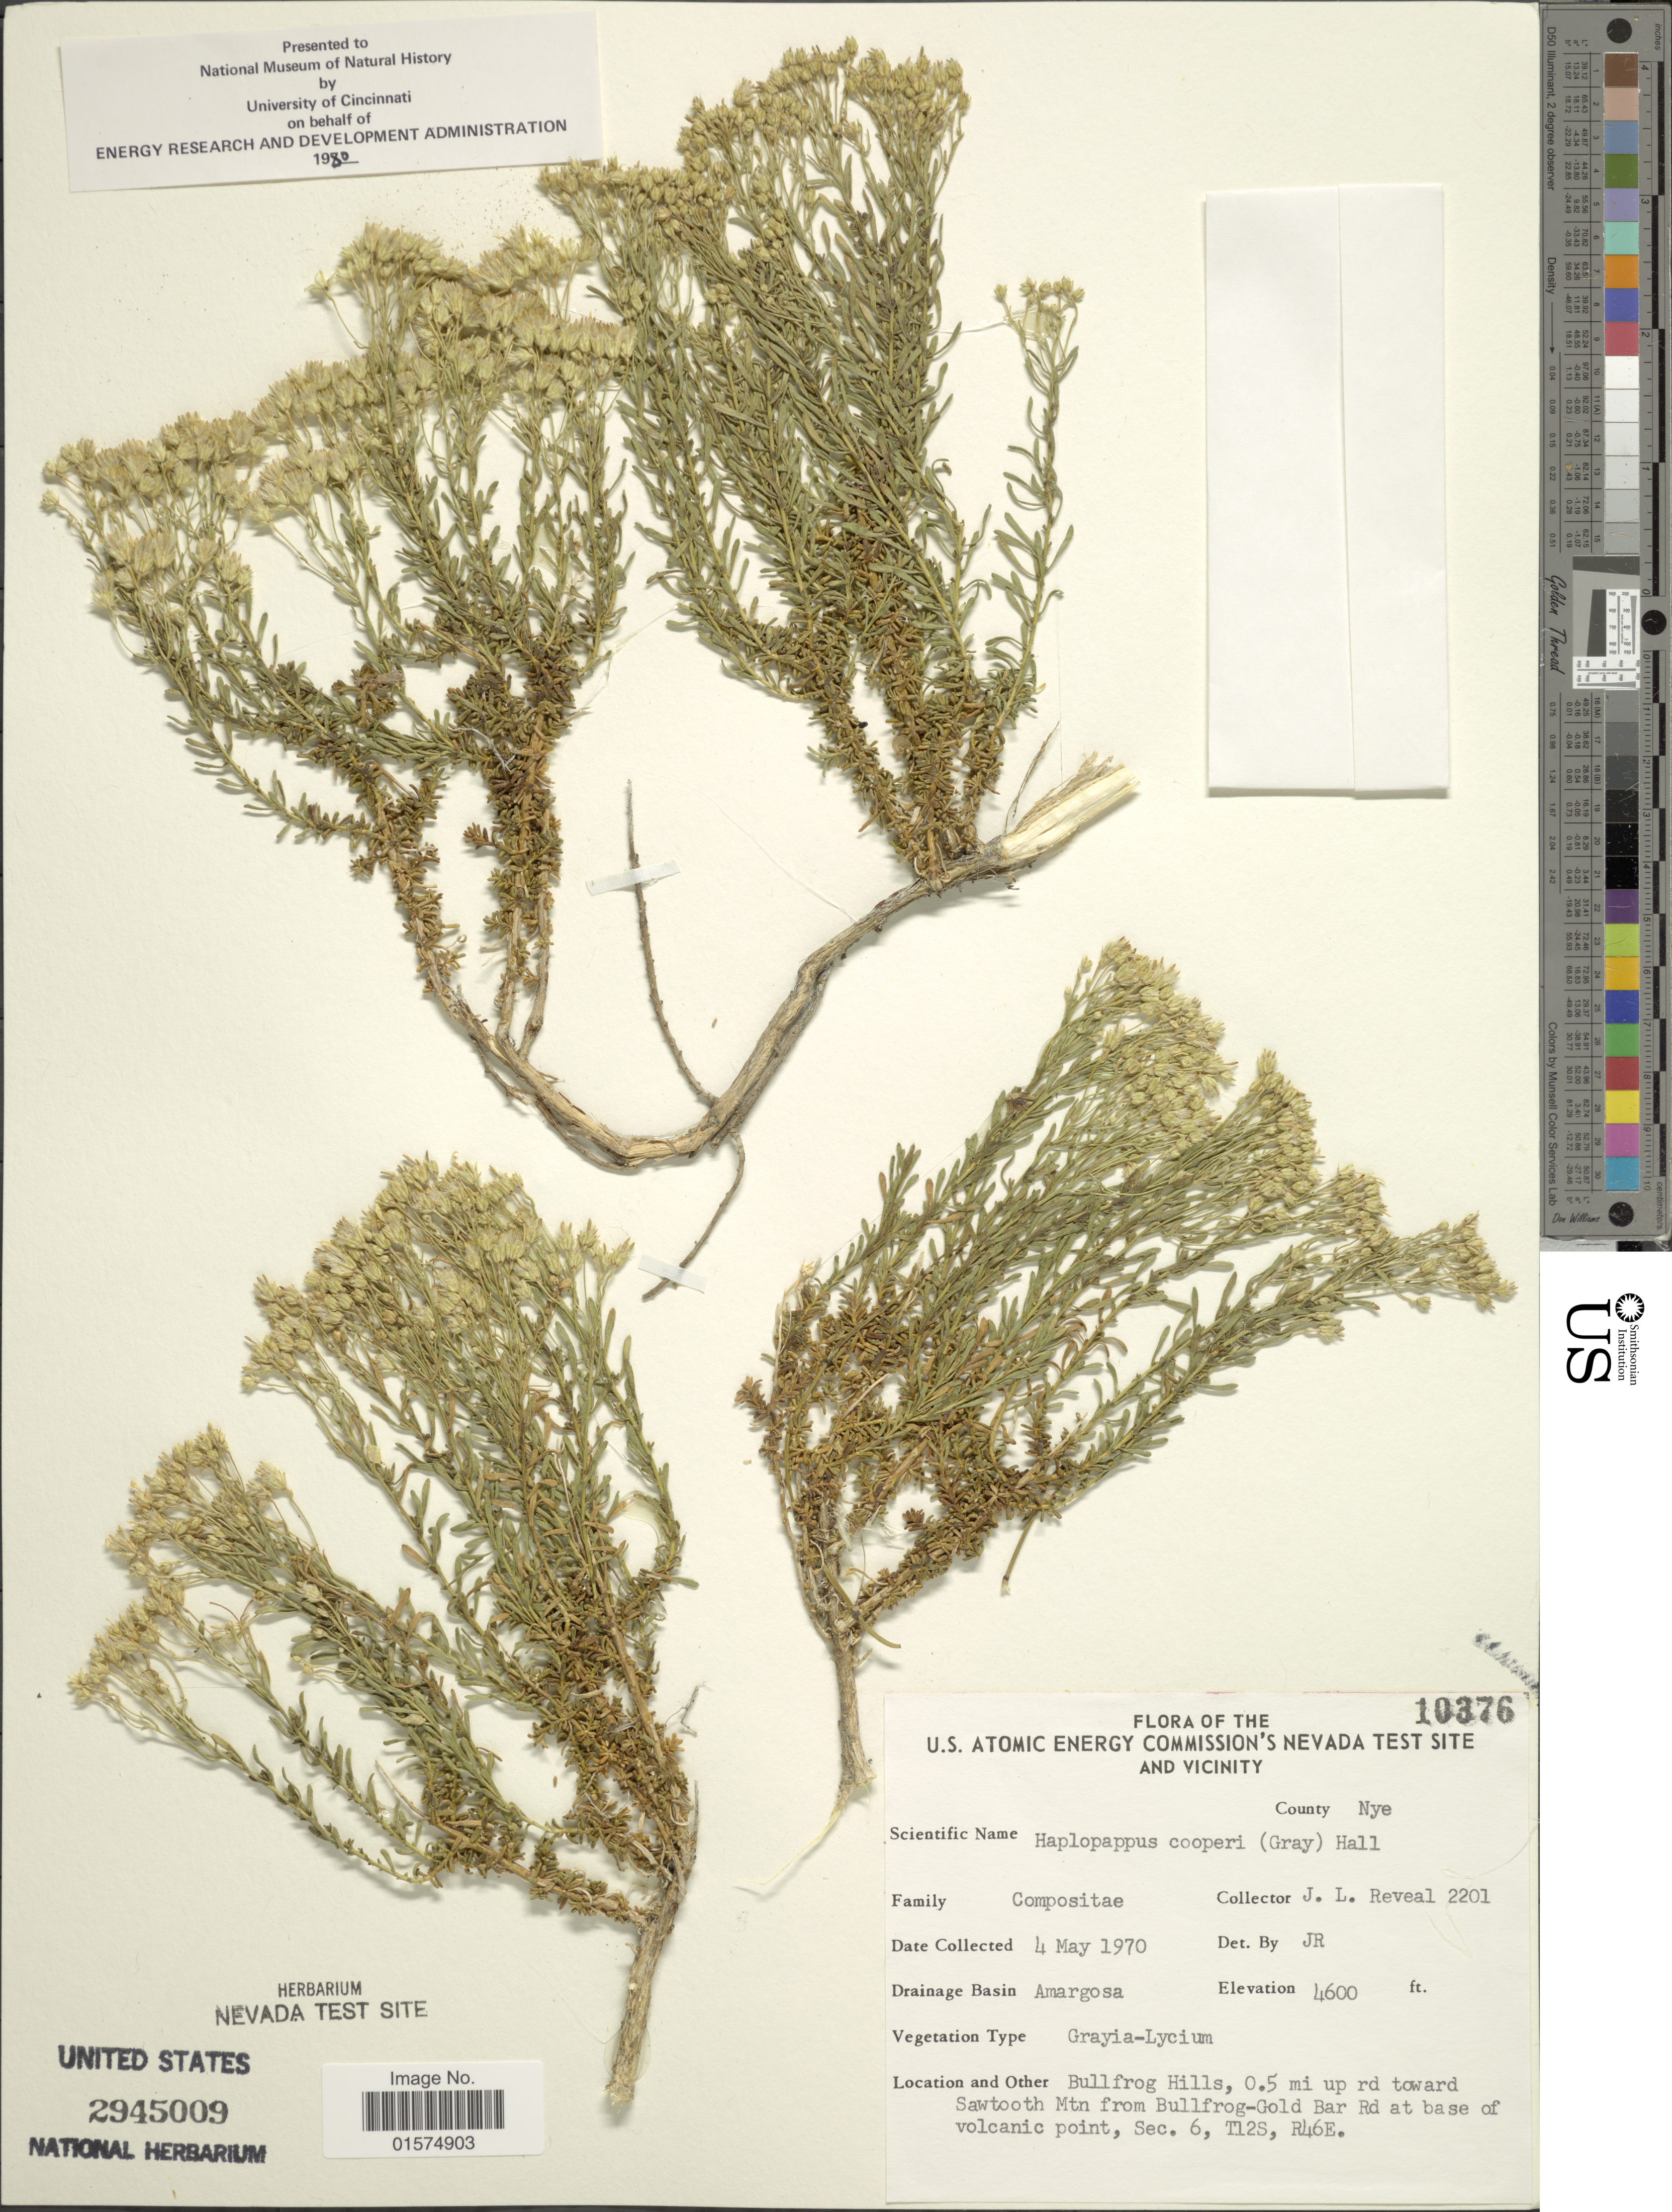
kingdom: Plantae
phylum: Tracheophyta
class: Magnoliopsida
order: Asterales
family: Asteraceae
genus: Ericameria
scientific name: Ericameria cooperi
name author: (A. Gray) Hall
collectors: J. L. Reveal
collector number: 10376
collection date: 1970-05-04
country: United States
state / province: Nevada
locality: U.S. Atomic Energy Commission's Nevada Test Site and vicinity. County Nye. Drainage Basin Amargosa. Bullfrog Hills, 0.5 mi up rd toward Sawtooth Mtn from Bullfrog-Gold Bar Rd at base volcanic point, Sec. 6, T12S, R46E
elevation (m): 1402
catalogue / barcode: US 2945009